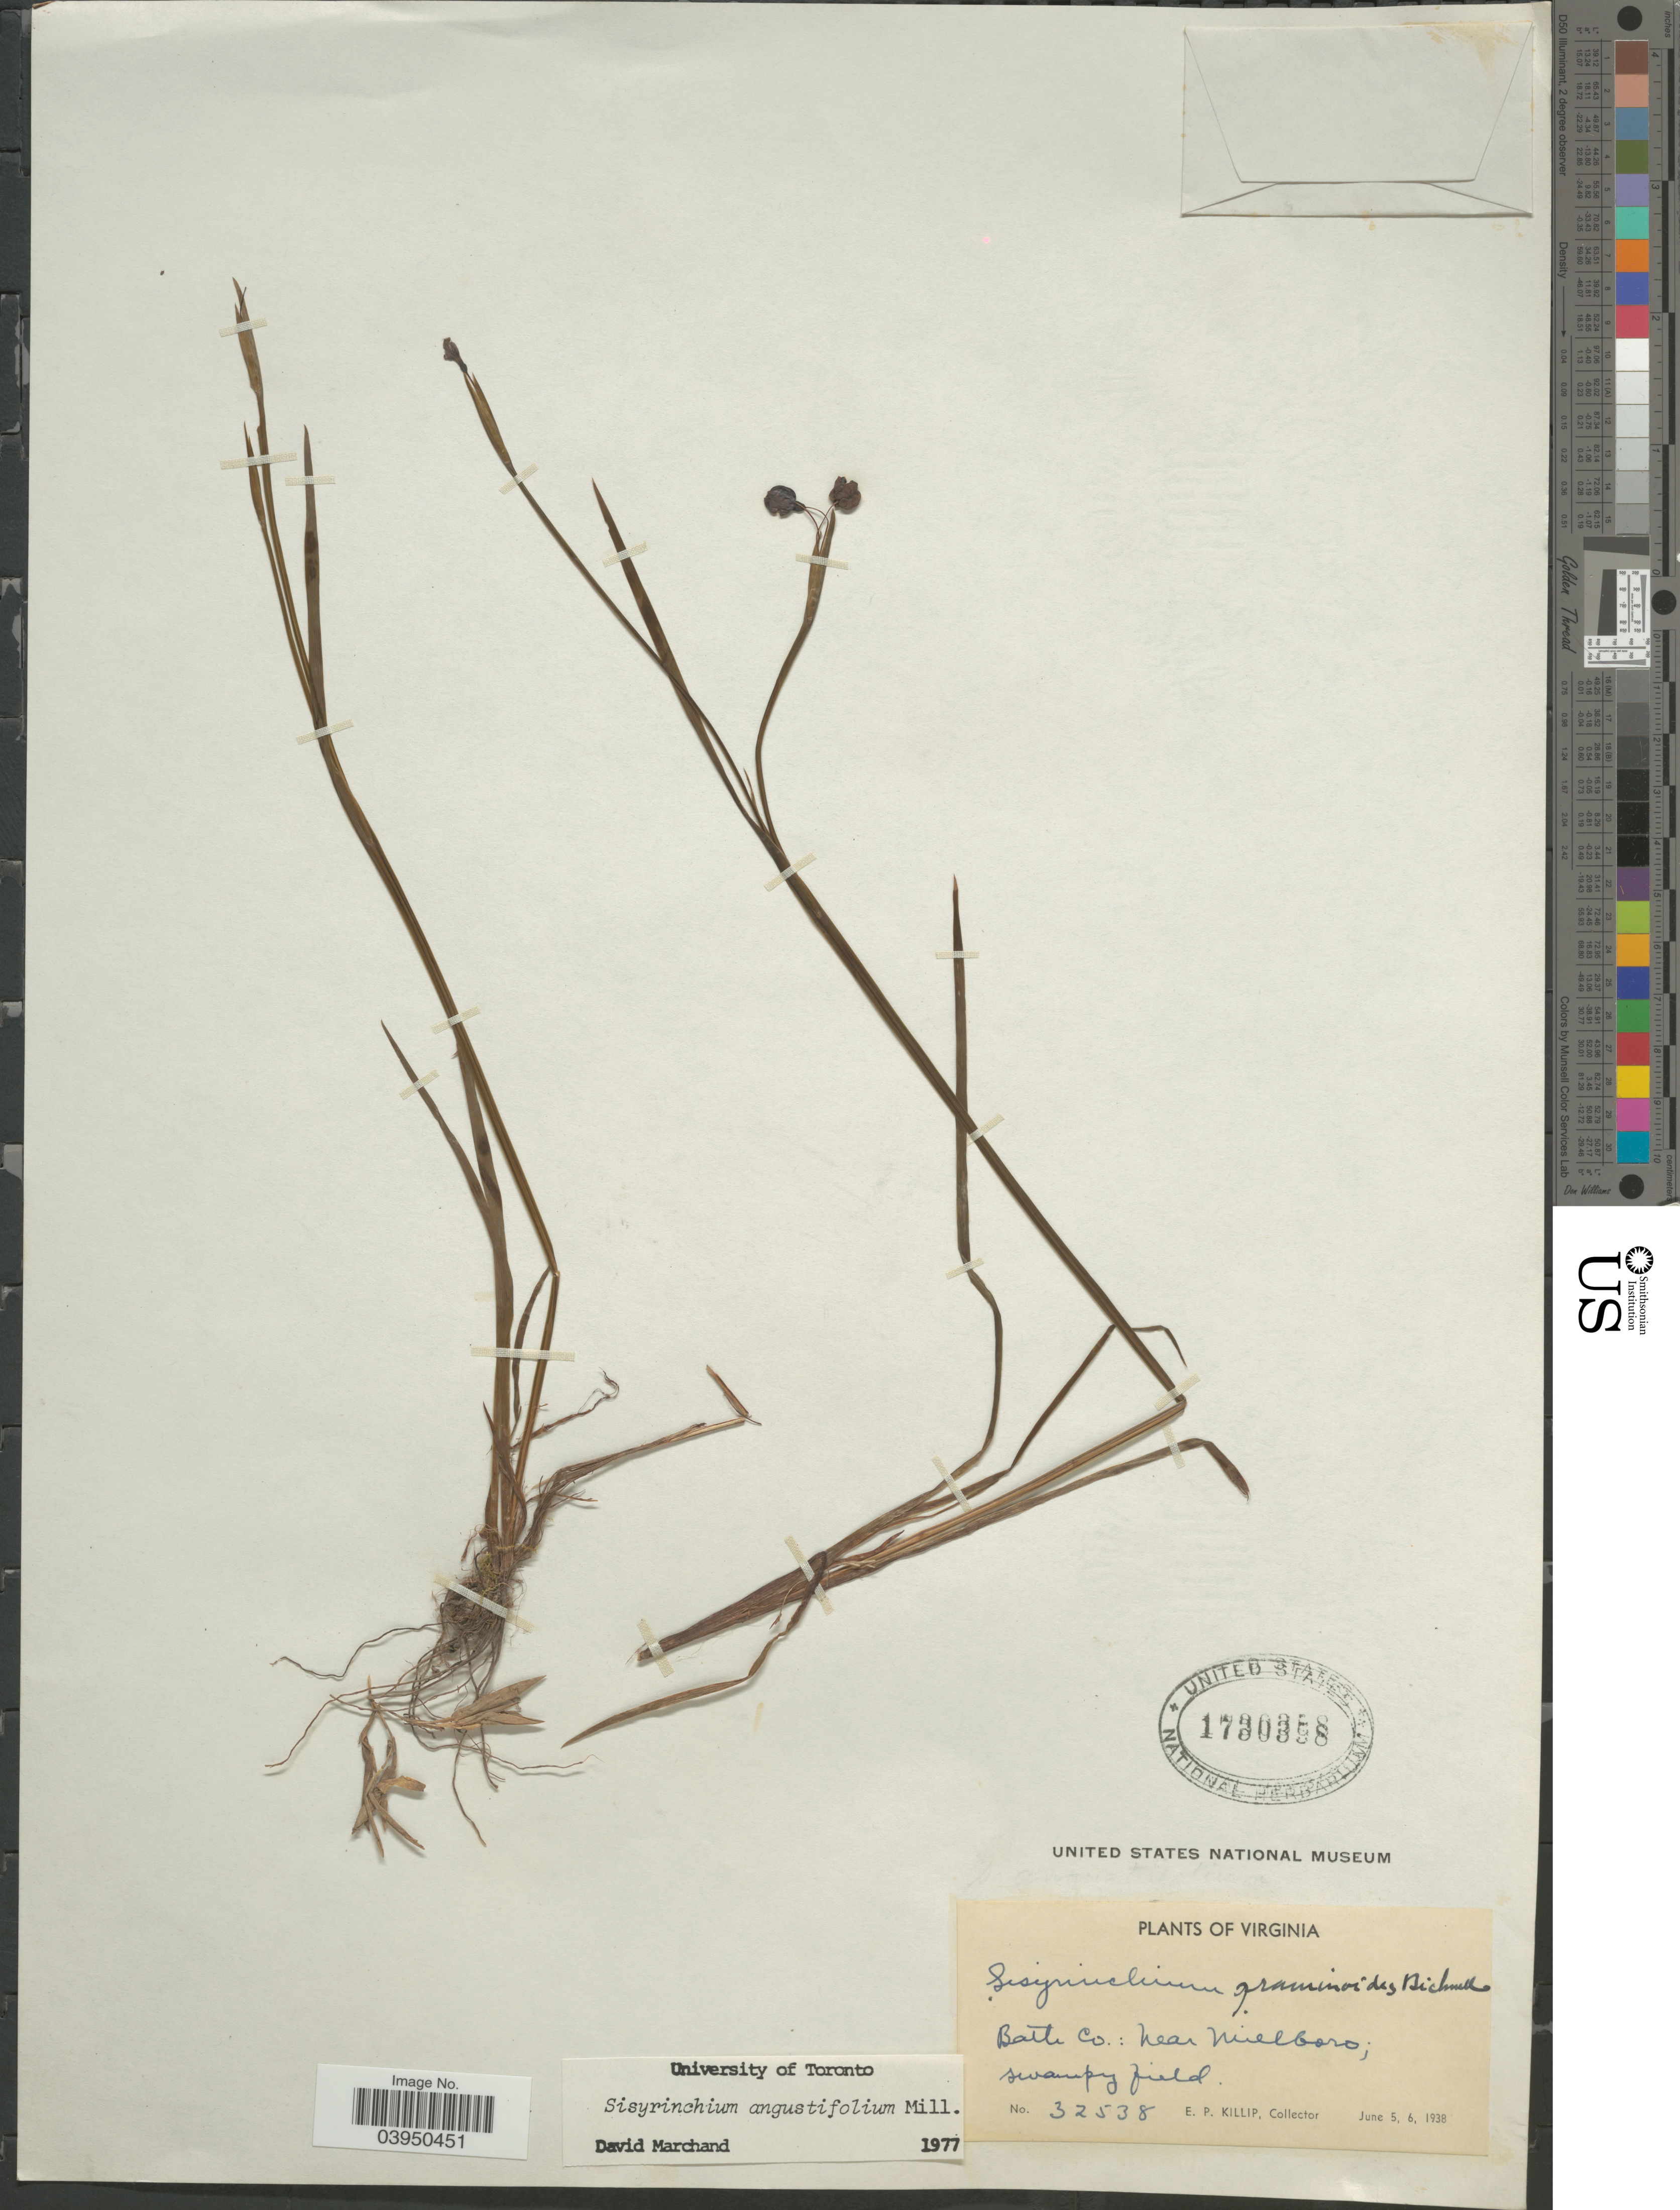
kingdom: Plantae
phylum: Tracheophyta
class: Liliopsida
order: Asparagales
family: Iridaceae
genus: Sisyrinchium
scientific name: Sisyrinchium angustifolium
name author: Mill.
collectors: E. P. Killip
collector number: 32538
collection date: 1938-06-05/1938-06-06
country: United States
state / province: Virginia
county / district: Bath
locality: Bath Co.: near Millboro.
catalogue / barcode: US 1730358